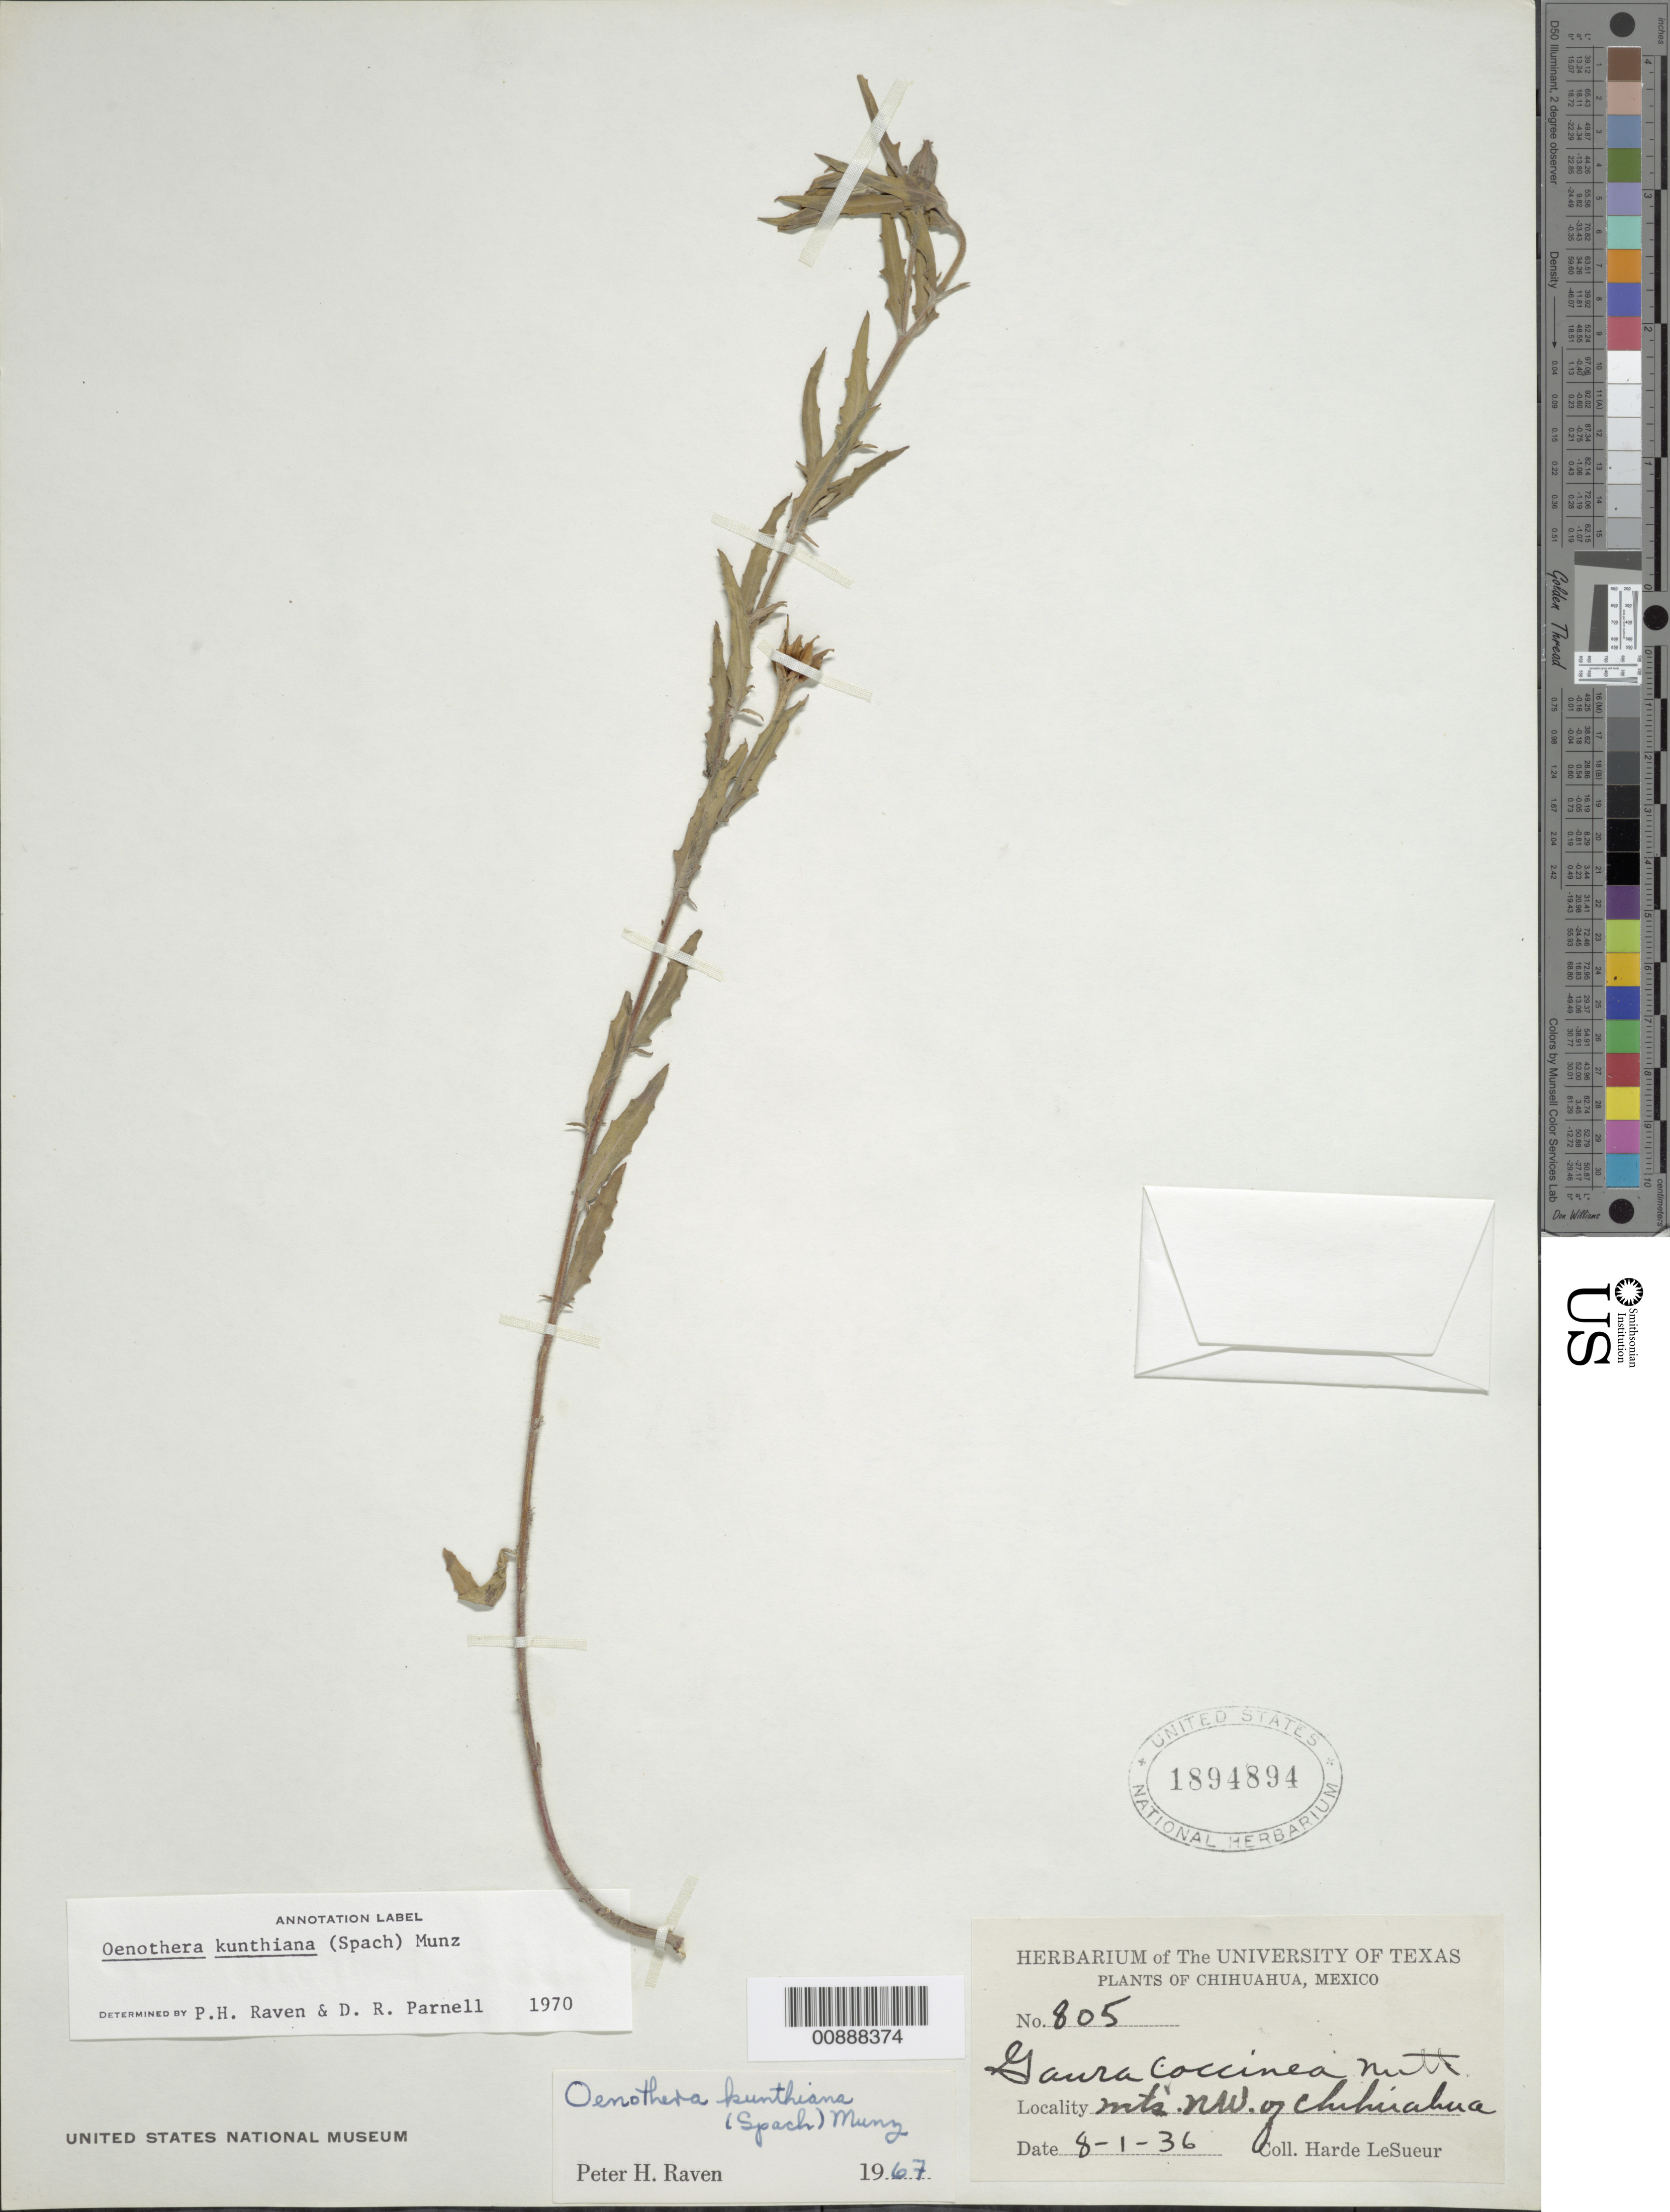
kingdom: Plantae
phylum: Tracheophyta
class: Magnoliopsida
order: Myrtales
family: Onagraceae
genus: Oenothera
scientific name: Oenothera kunthiana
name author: (Spach) Munz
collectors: D. H. LeSueur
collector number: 805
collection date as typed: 01 Aug 1936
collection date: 1936-08-01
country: Mexico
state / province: Chihuahua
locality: Mts. NW Chihuahua.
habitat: Mountains.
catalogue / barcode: US 1894894